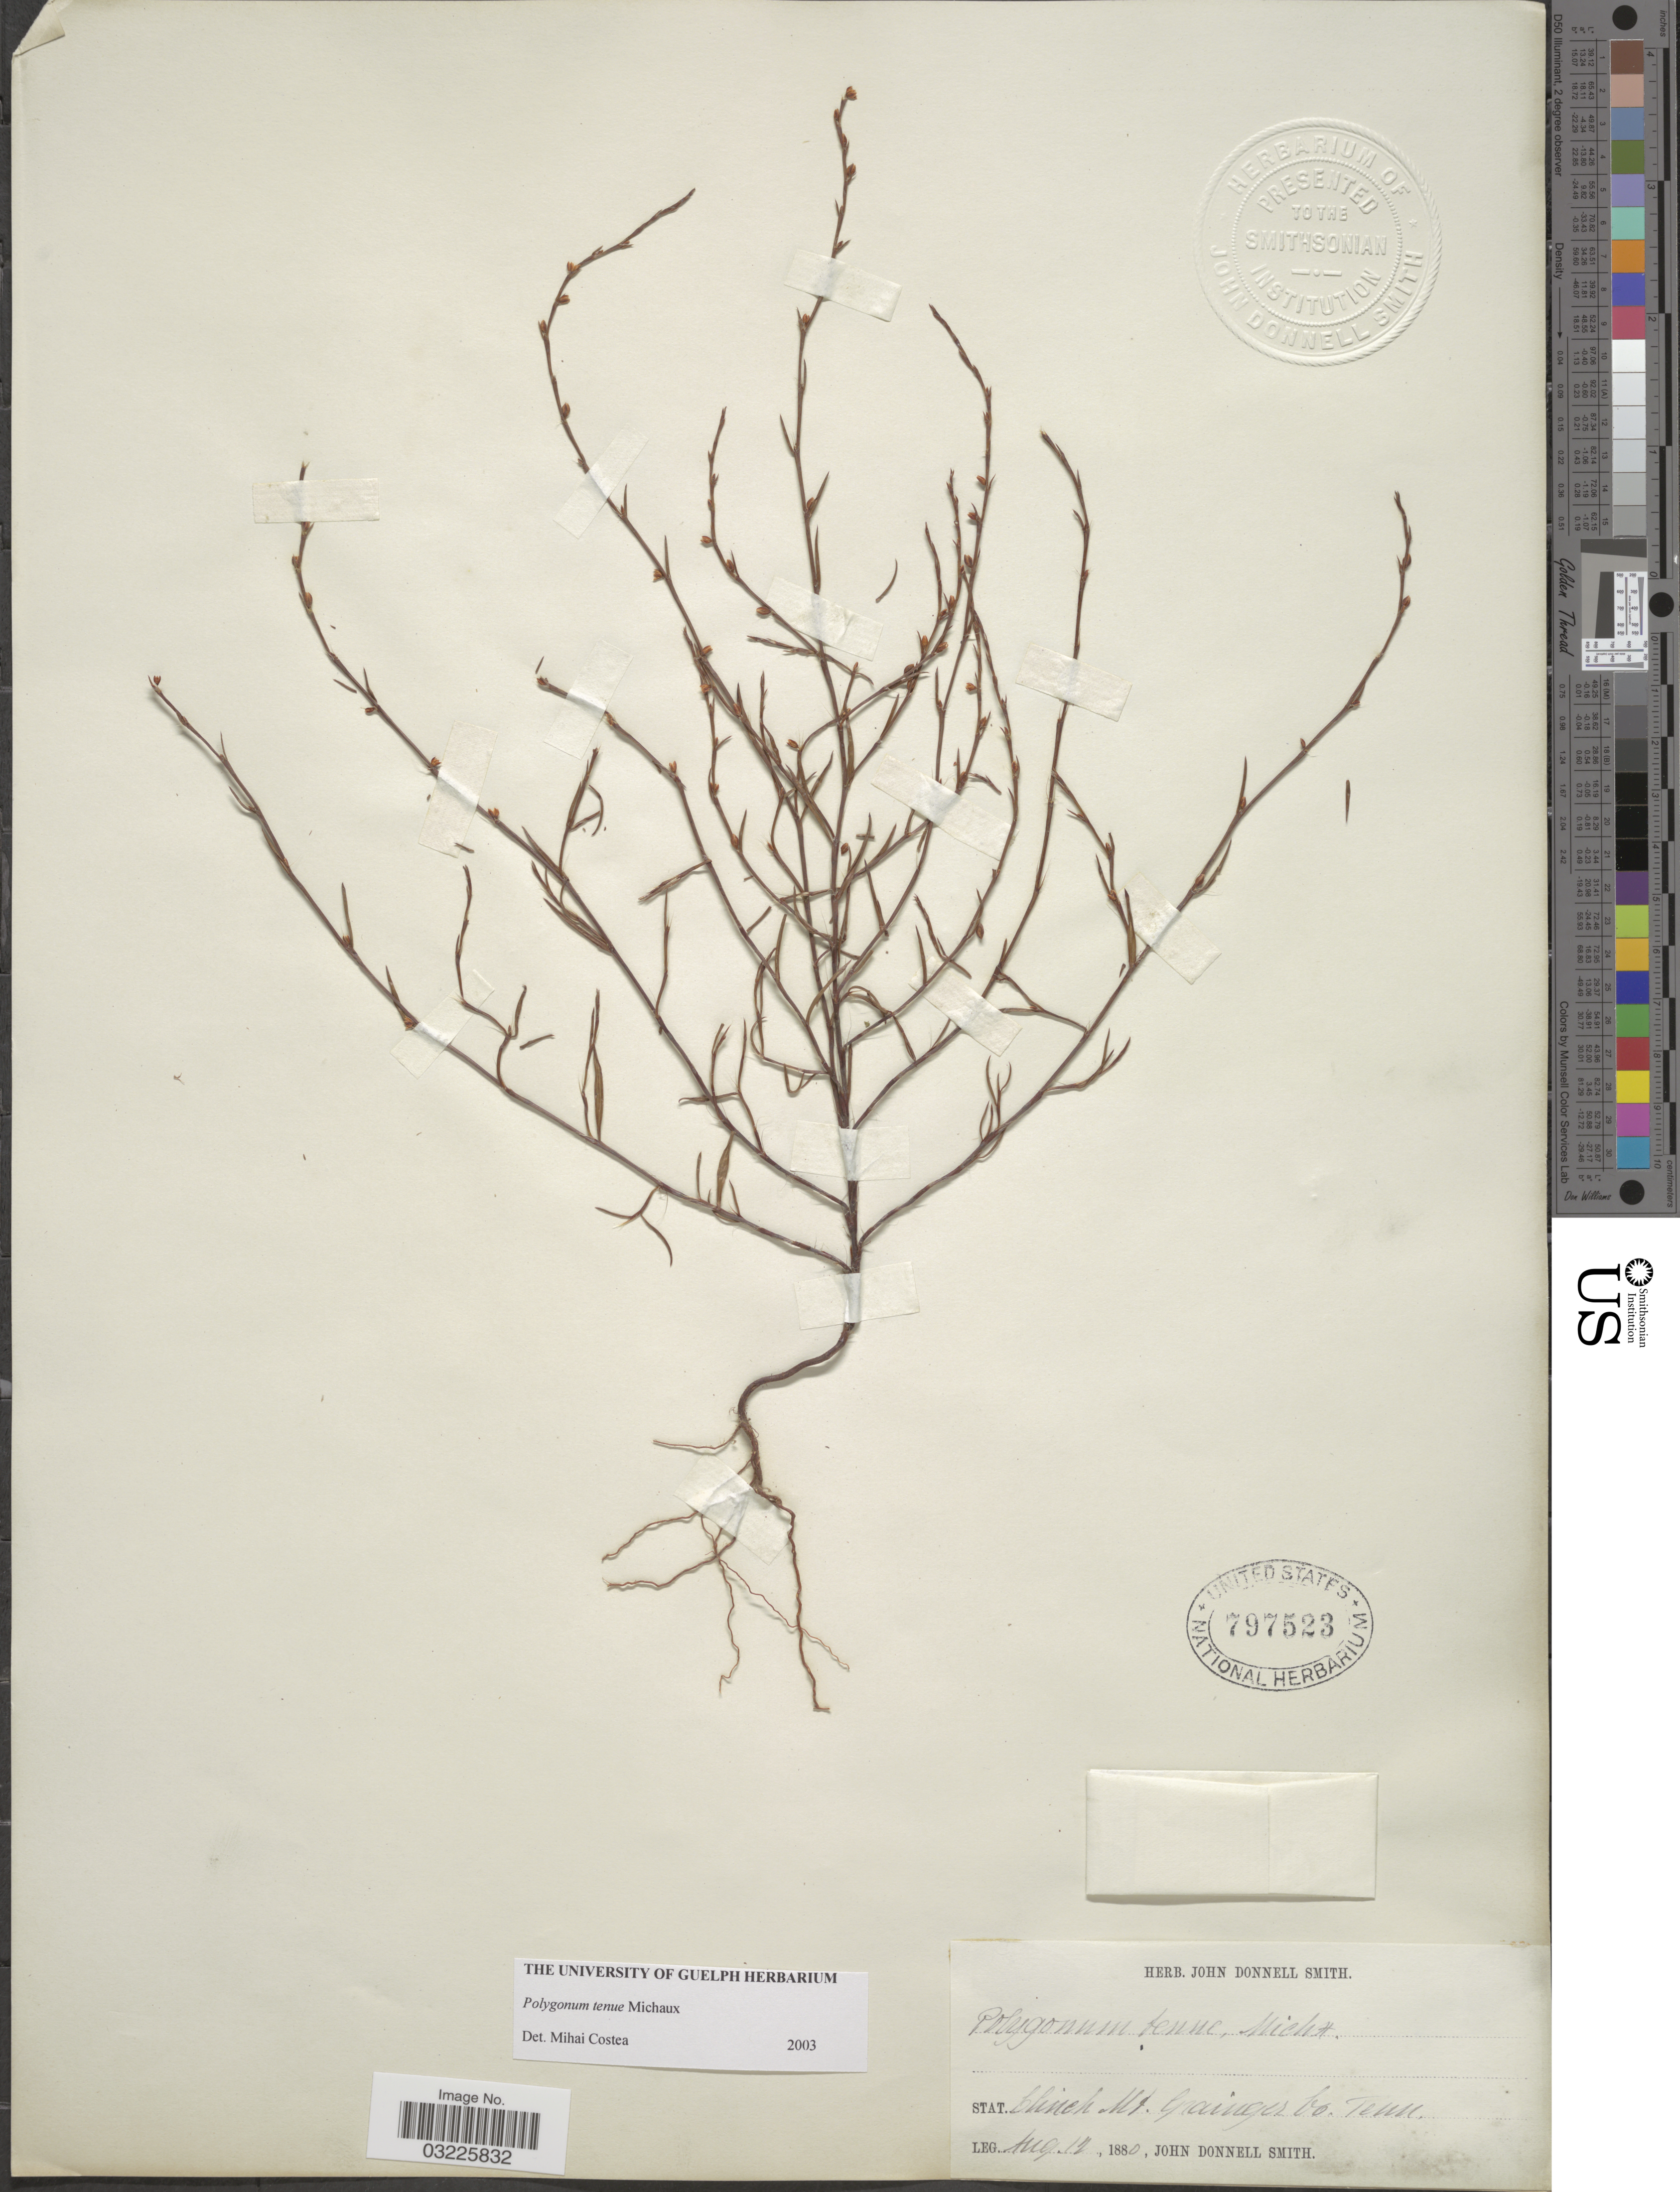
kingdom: Plantae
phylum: Tracheophyta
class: Magnoliopsida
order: Caryophyllales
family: Polygonaceae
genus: Polygonum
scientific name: Polygonum tenue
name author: F. Michx.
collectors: J. Donnell Smith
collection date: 1880-08-12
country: United States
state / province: Tennessee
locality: Stat. Clinch Mt. Grainger Co.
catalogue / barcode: US 797523